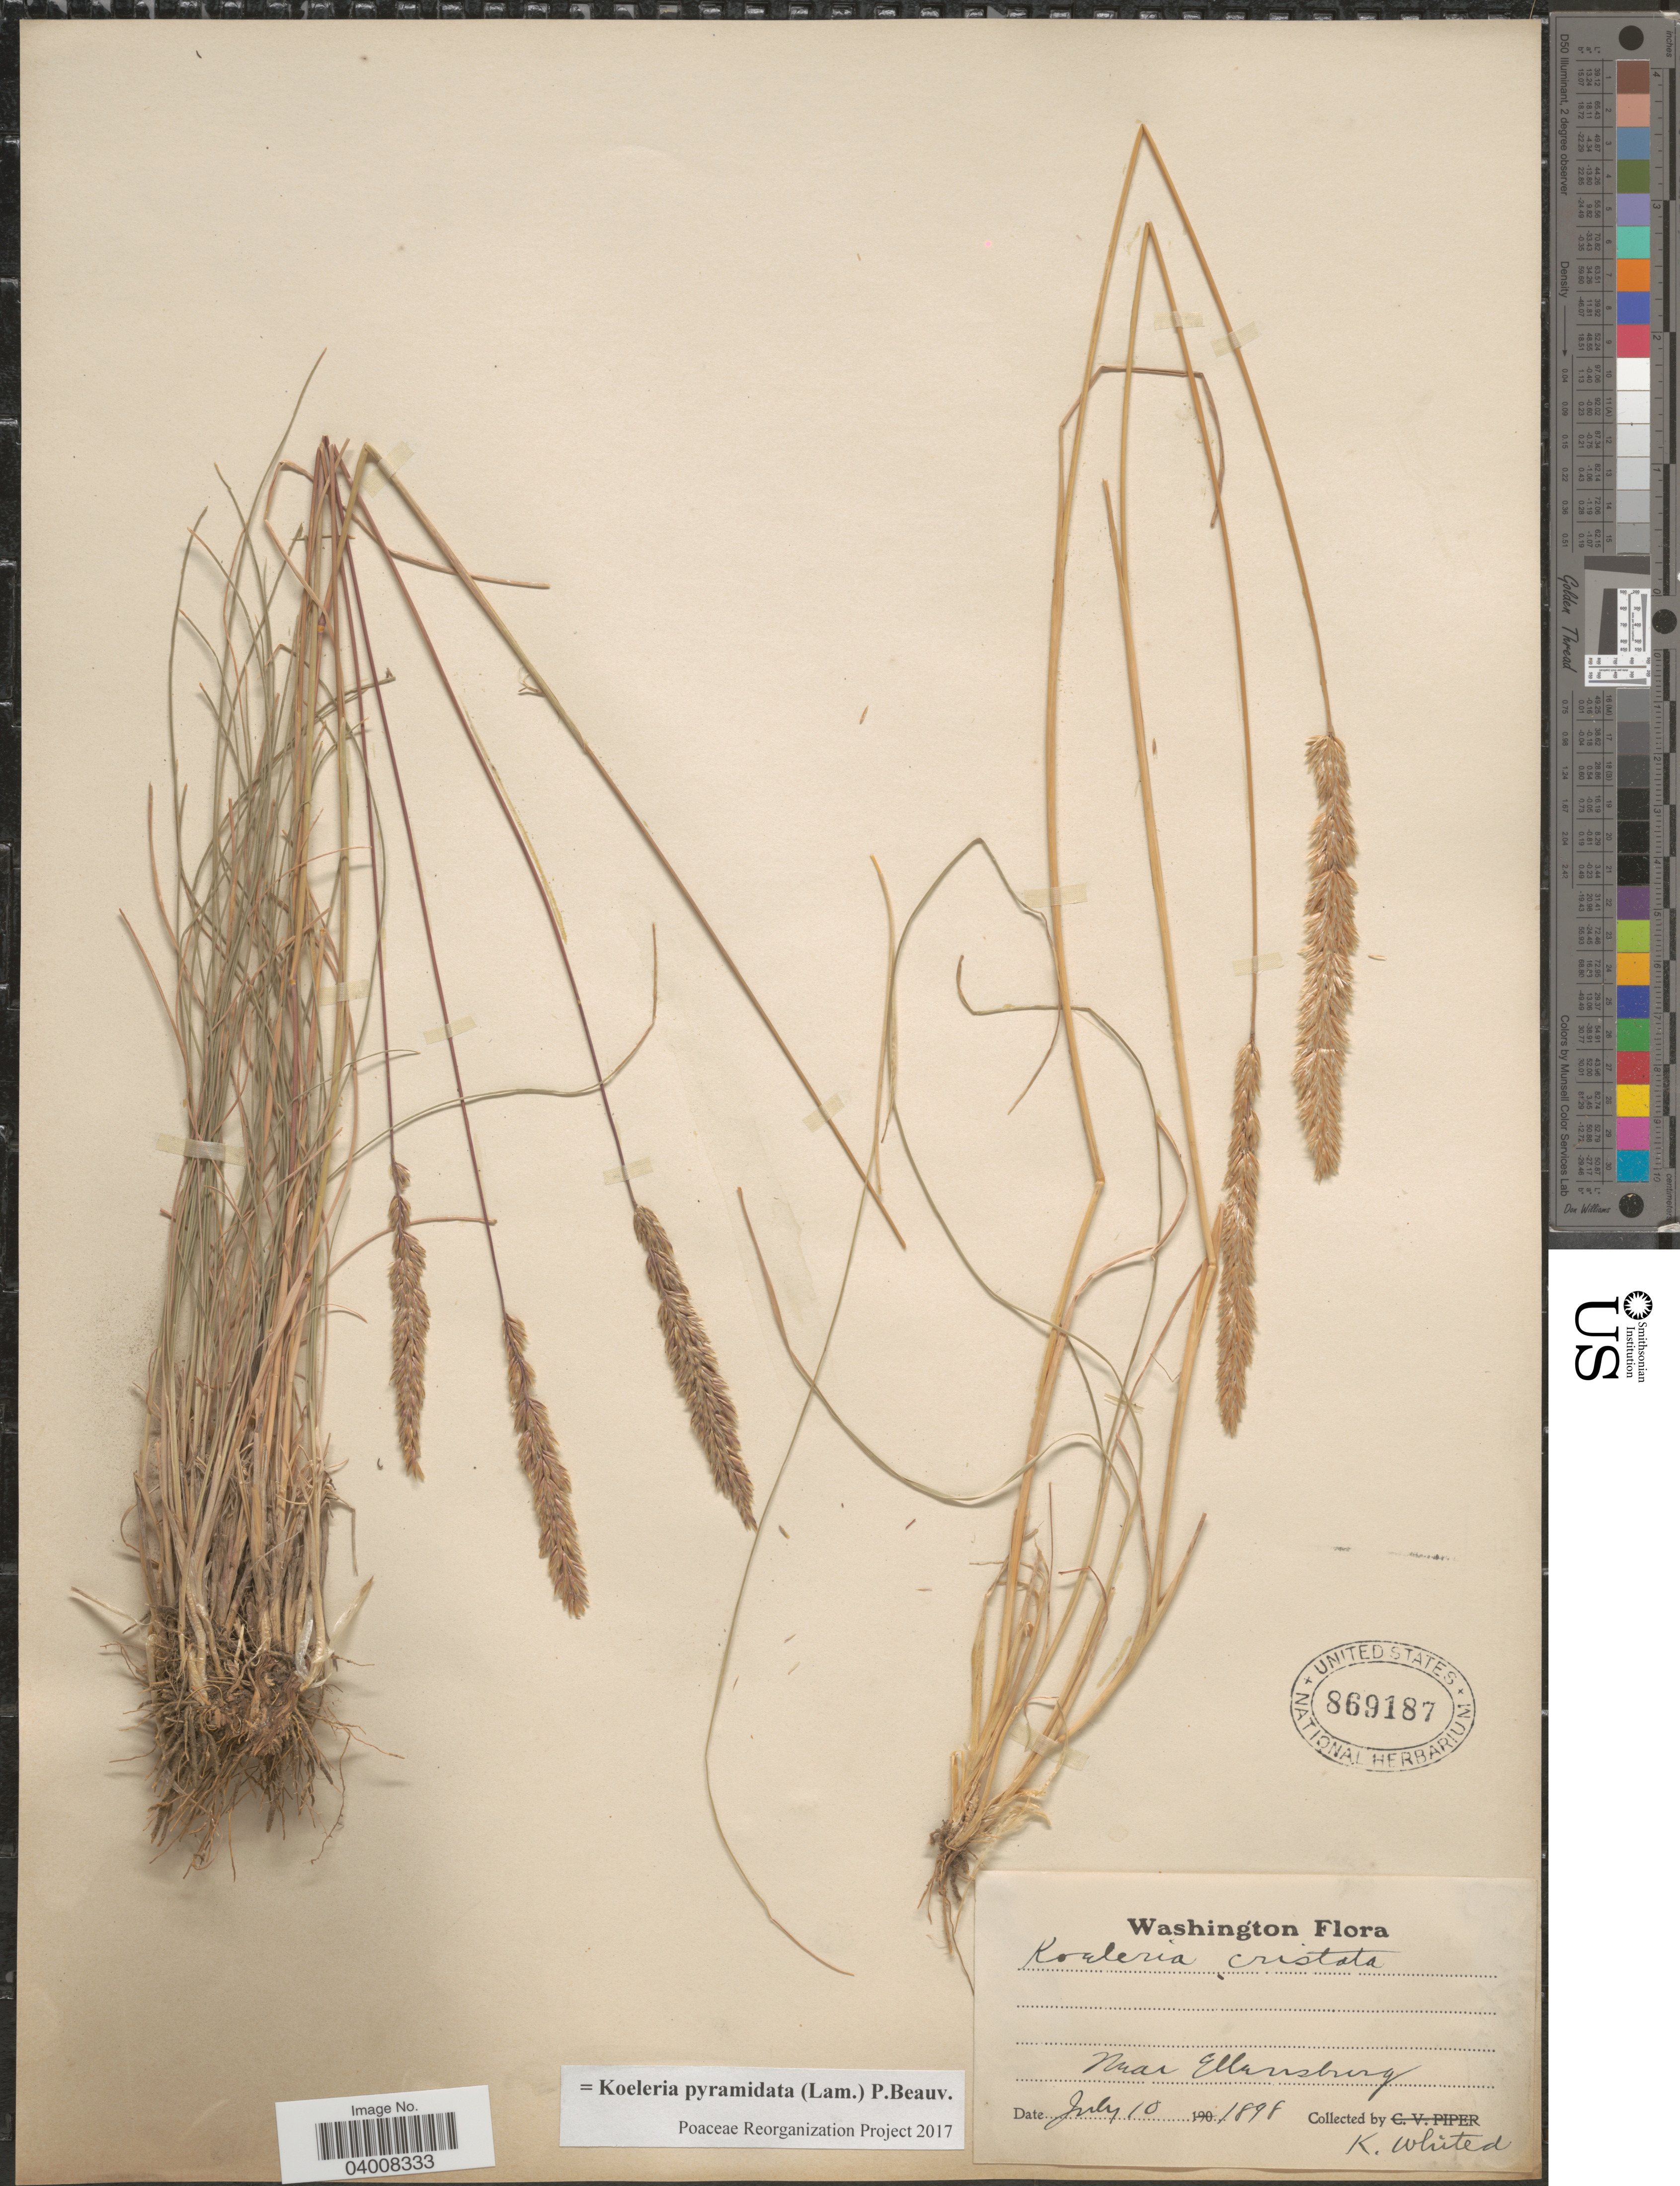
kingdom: Plantae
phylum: Tracheophyta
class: Liliopsida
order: Poales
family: Poaceae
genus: Koeleria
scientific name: Koeleria pyramidata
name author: (Lam.) P. Beauv.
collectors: K. Whited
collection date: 1898-07-10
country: United States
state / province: Washington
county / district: Kittitas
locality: Near Ellensburg.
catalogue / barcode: US 869187